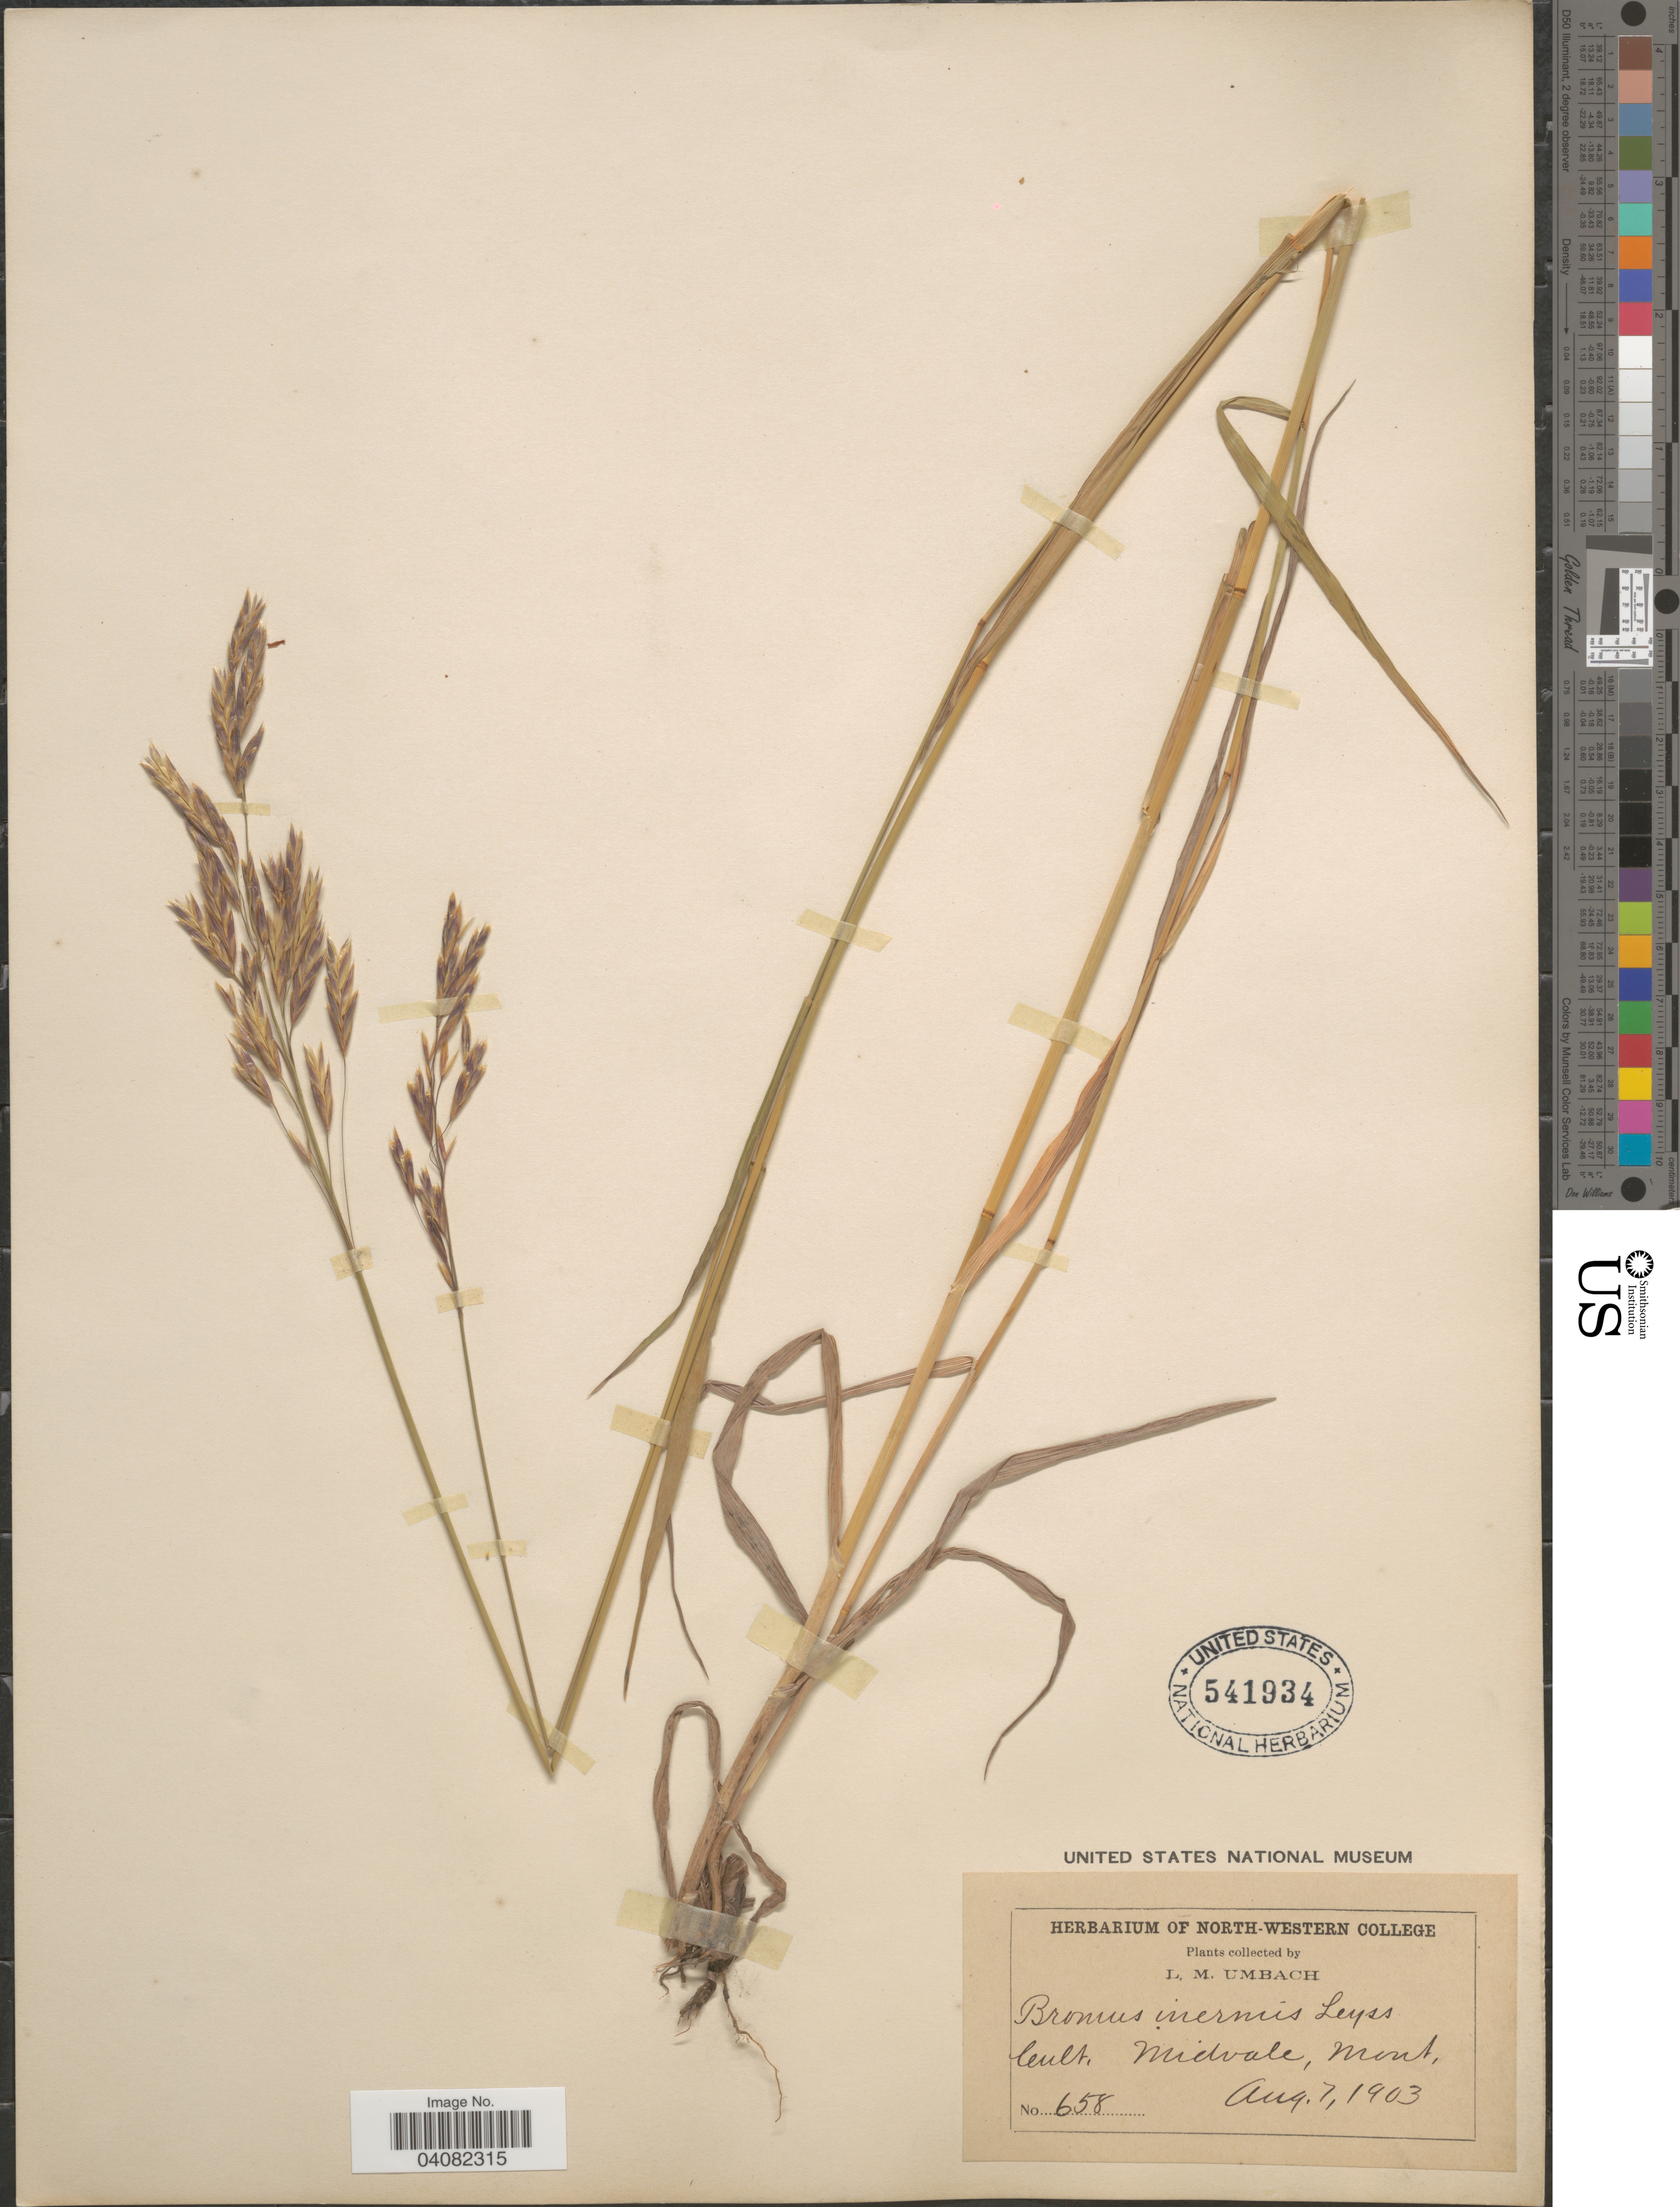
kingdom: Plantae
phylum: Tracheophyta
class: Liliopsida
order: Poales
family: Poaceae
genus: Bromus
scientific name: Bromus inermis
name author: Leyss.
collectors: L. M. Umbach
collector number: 658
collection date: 1903-08-07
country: United States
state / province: Montana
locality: Cult. Midvale.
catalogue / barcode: US 541934